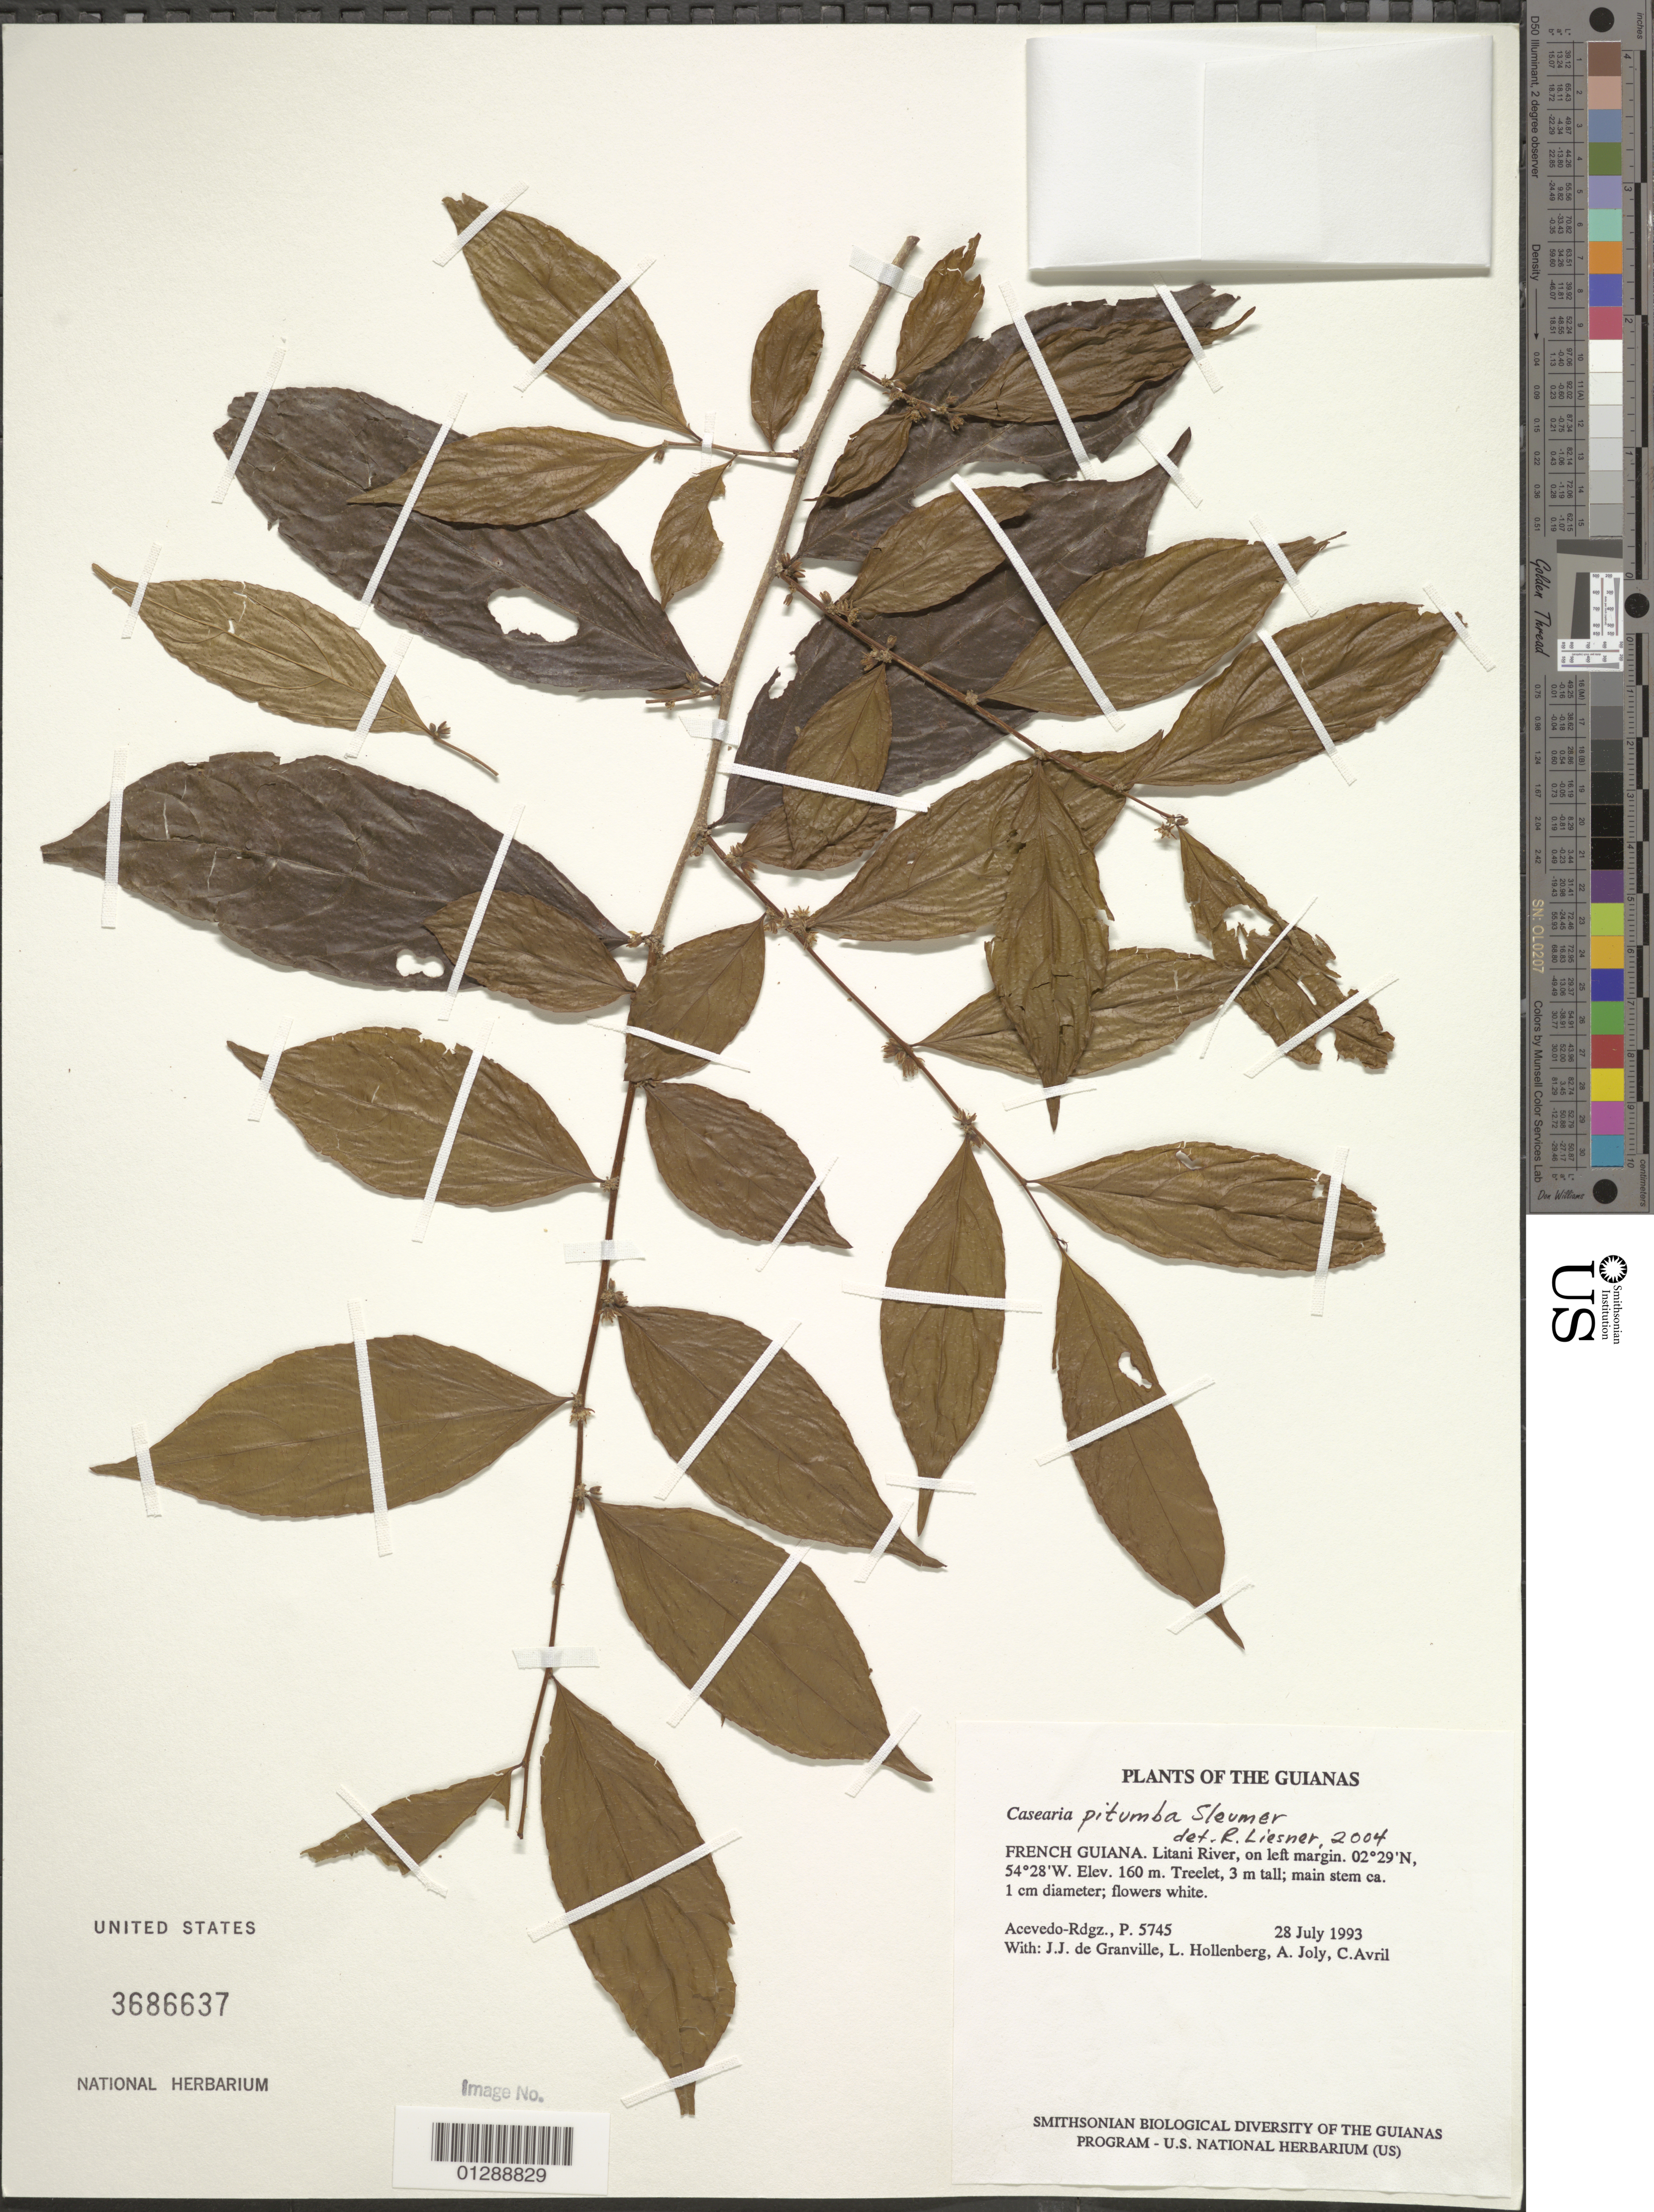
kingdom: Plantae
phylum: Tracheophyta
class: Magnoliopsida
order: Malpighiales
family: Salicaceae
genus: Casearia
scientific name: Casearia pitumba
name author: Sleumer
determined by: Liesner, R. L.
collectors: P. Acevedo-Rodr., J.-J. de Granville, L. Hollenberg, A. Joly & C. Avril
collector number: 5745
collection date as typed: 28 July 1993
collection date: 1993-07-28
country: French Guiana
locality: Litani River, on left margin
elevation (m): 160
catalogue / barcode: US 3686637